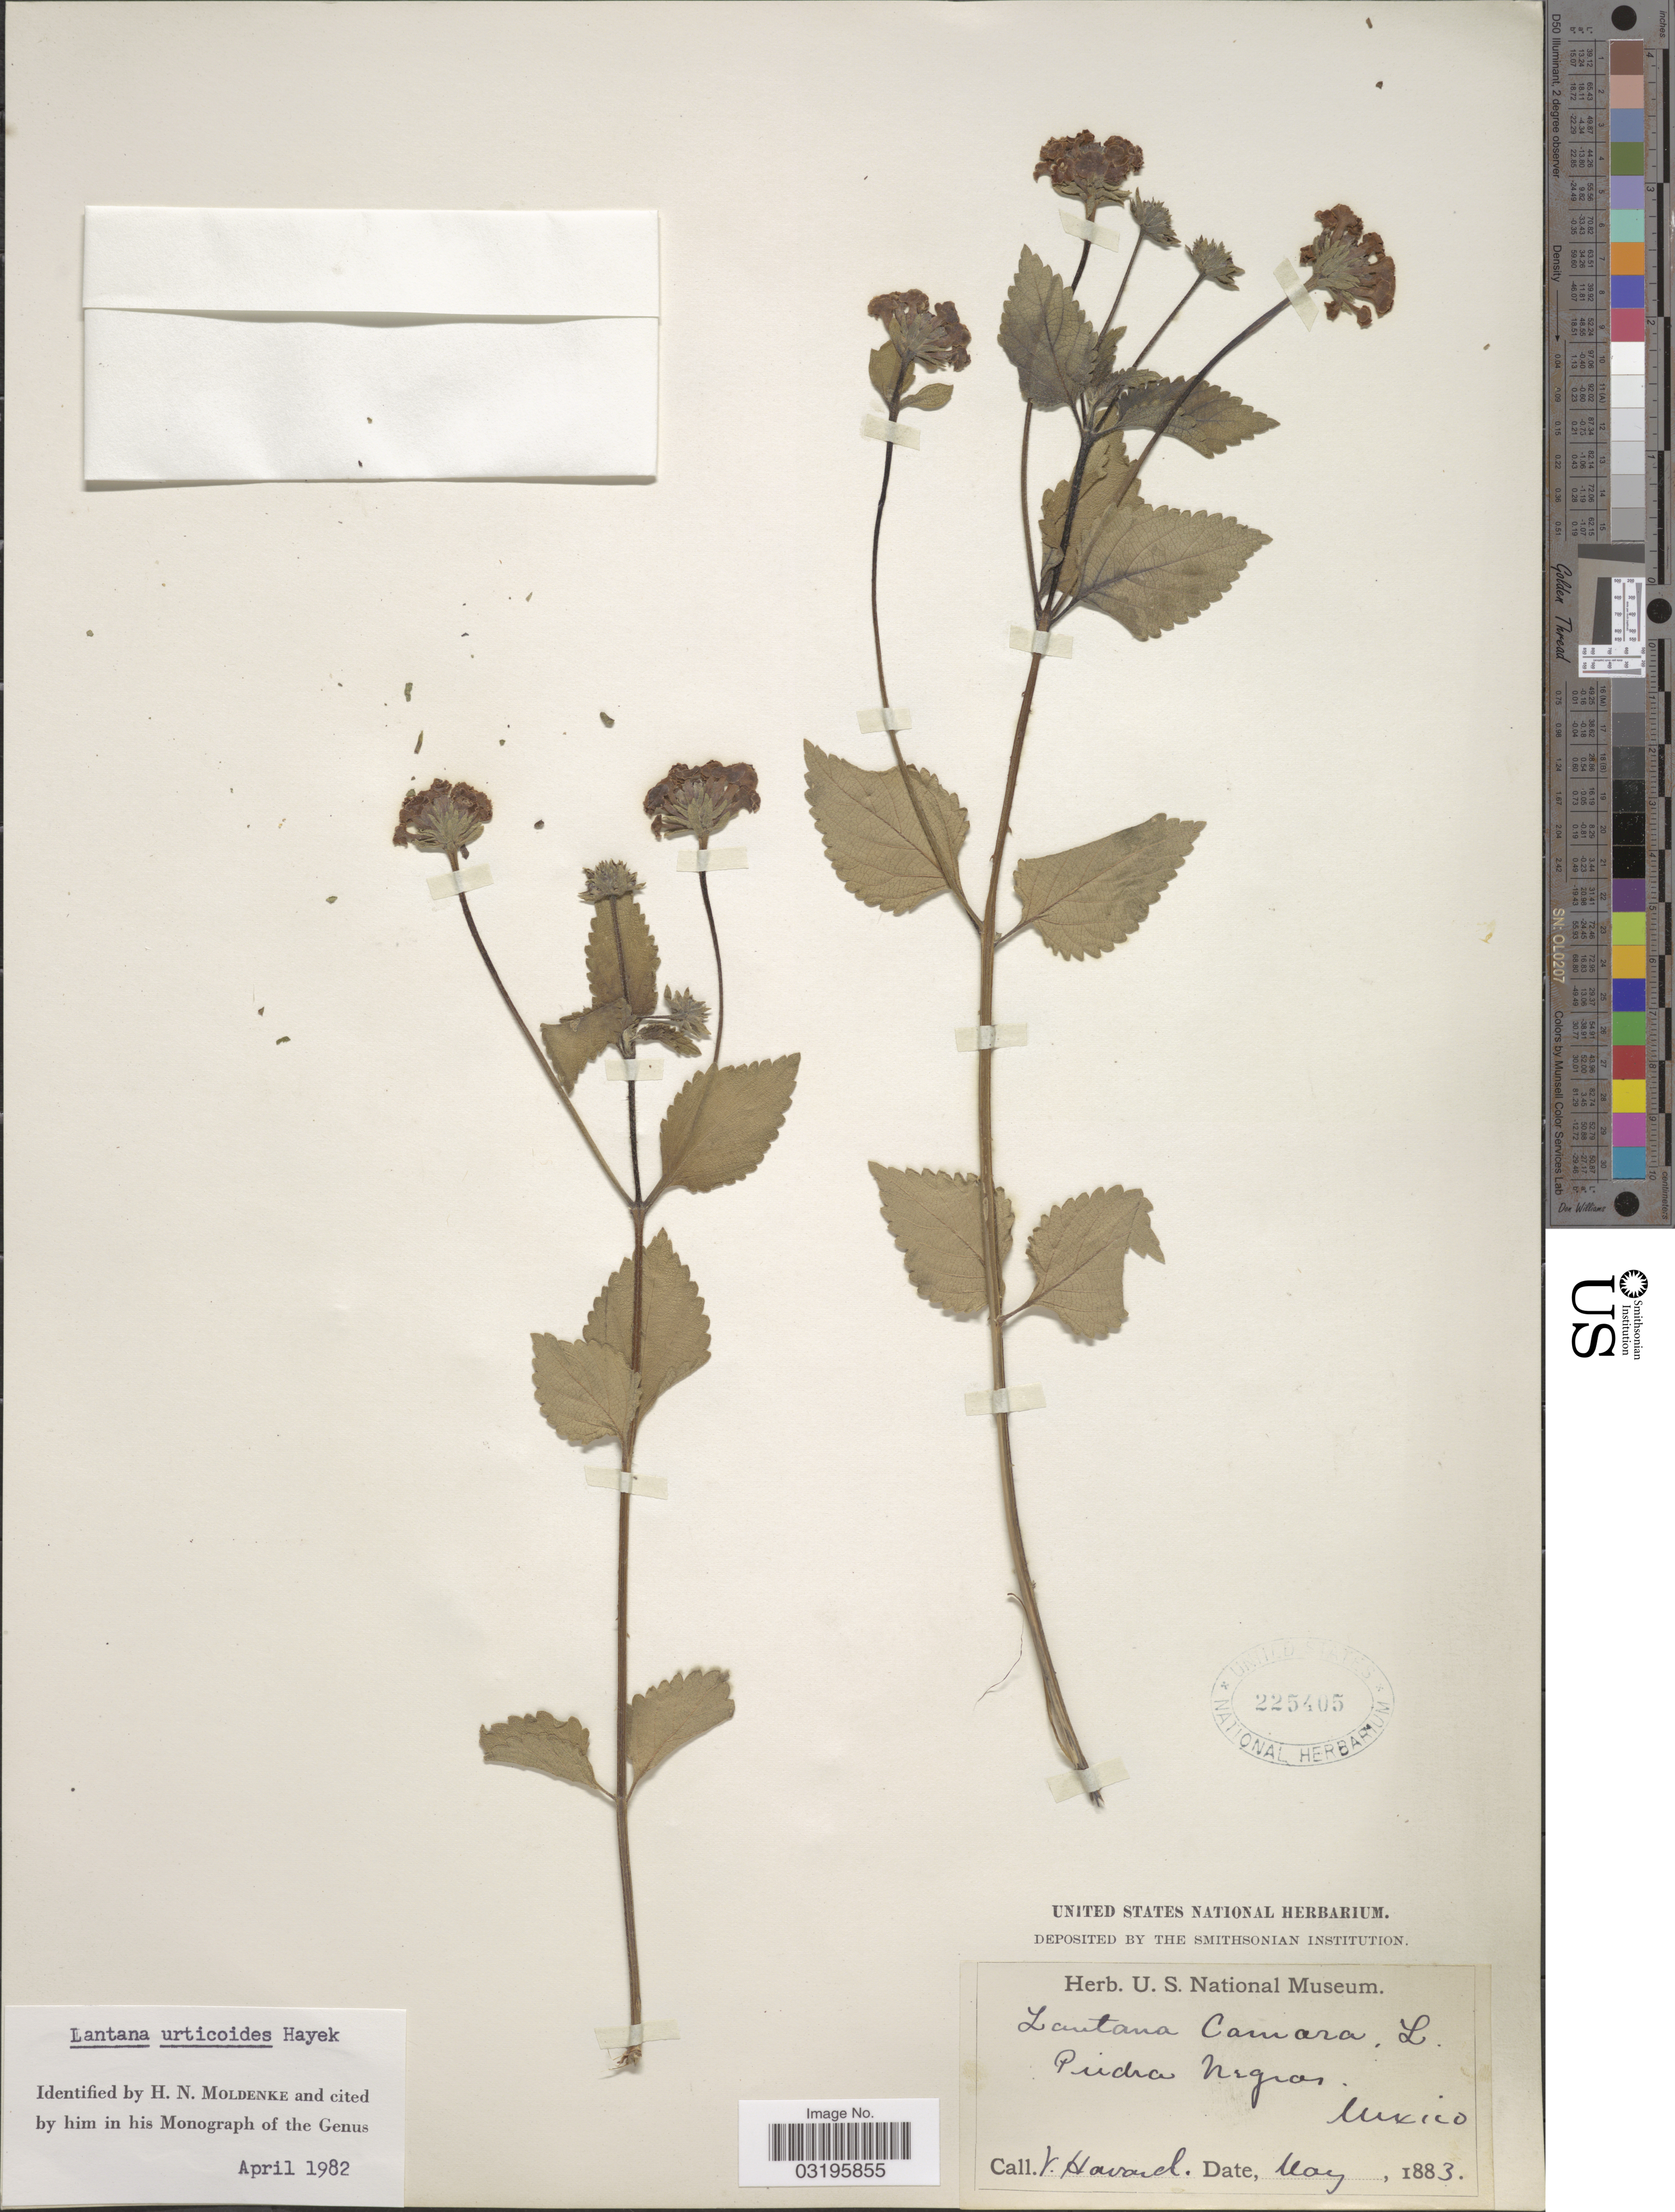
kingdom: Plantae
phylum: Tracheophyta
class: Magnoliopsida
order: Lamiales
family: Verbenaceae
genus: Lantana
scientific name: Lantana urticoides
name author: Hayek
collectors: V. Havard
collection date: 1883-05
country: Mexico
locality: Piedra Negras.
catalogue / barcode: US 225405